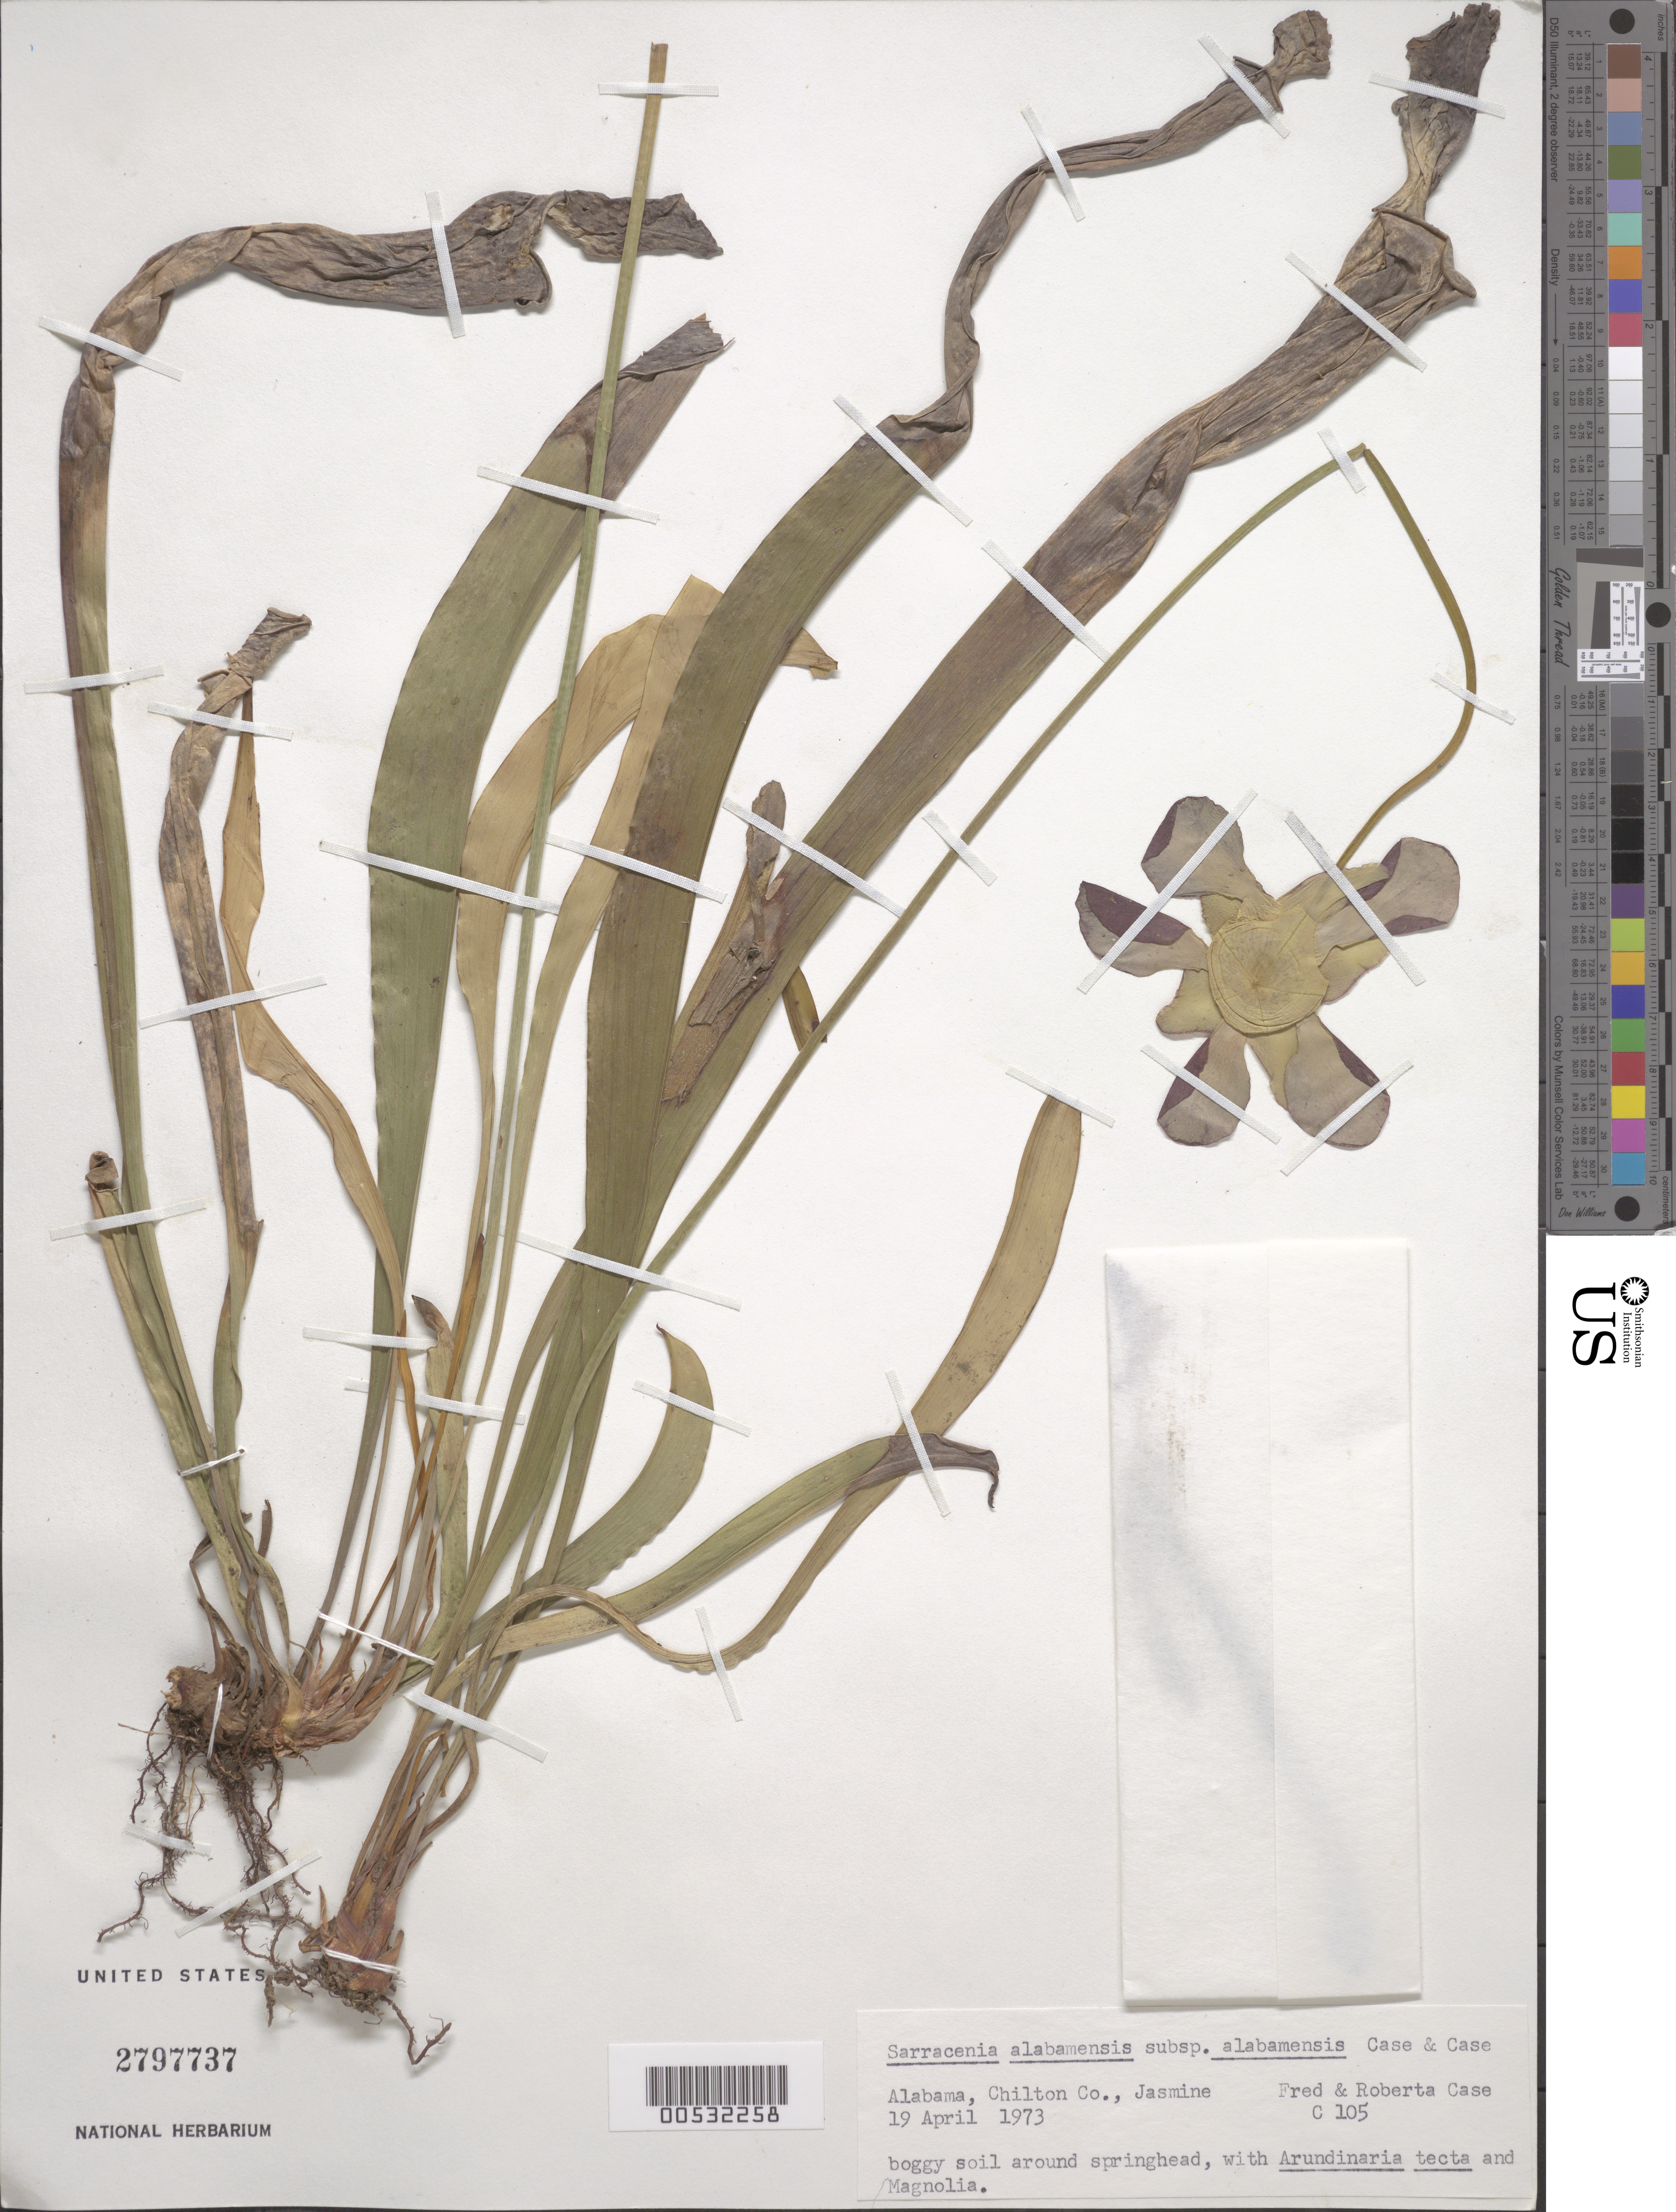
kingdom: Plantae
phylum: Tracheophyta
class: Magnoliopsida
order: Ericales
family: Sarraceniaceae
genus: Sarracenia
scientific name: Sarracenia alabamensis subsp. alabamensis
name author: Case & R.B. Case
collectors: F. Case & R. Case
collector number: C 105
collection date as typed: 19 Apr 1973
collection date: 1973-04-19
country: United States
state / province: Alabama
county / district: Chilton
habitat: Boggy soil around springhead, with Arundinaria tecta and Magnolia.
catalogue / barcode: US 2797737